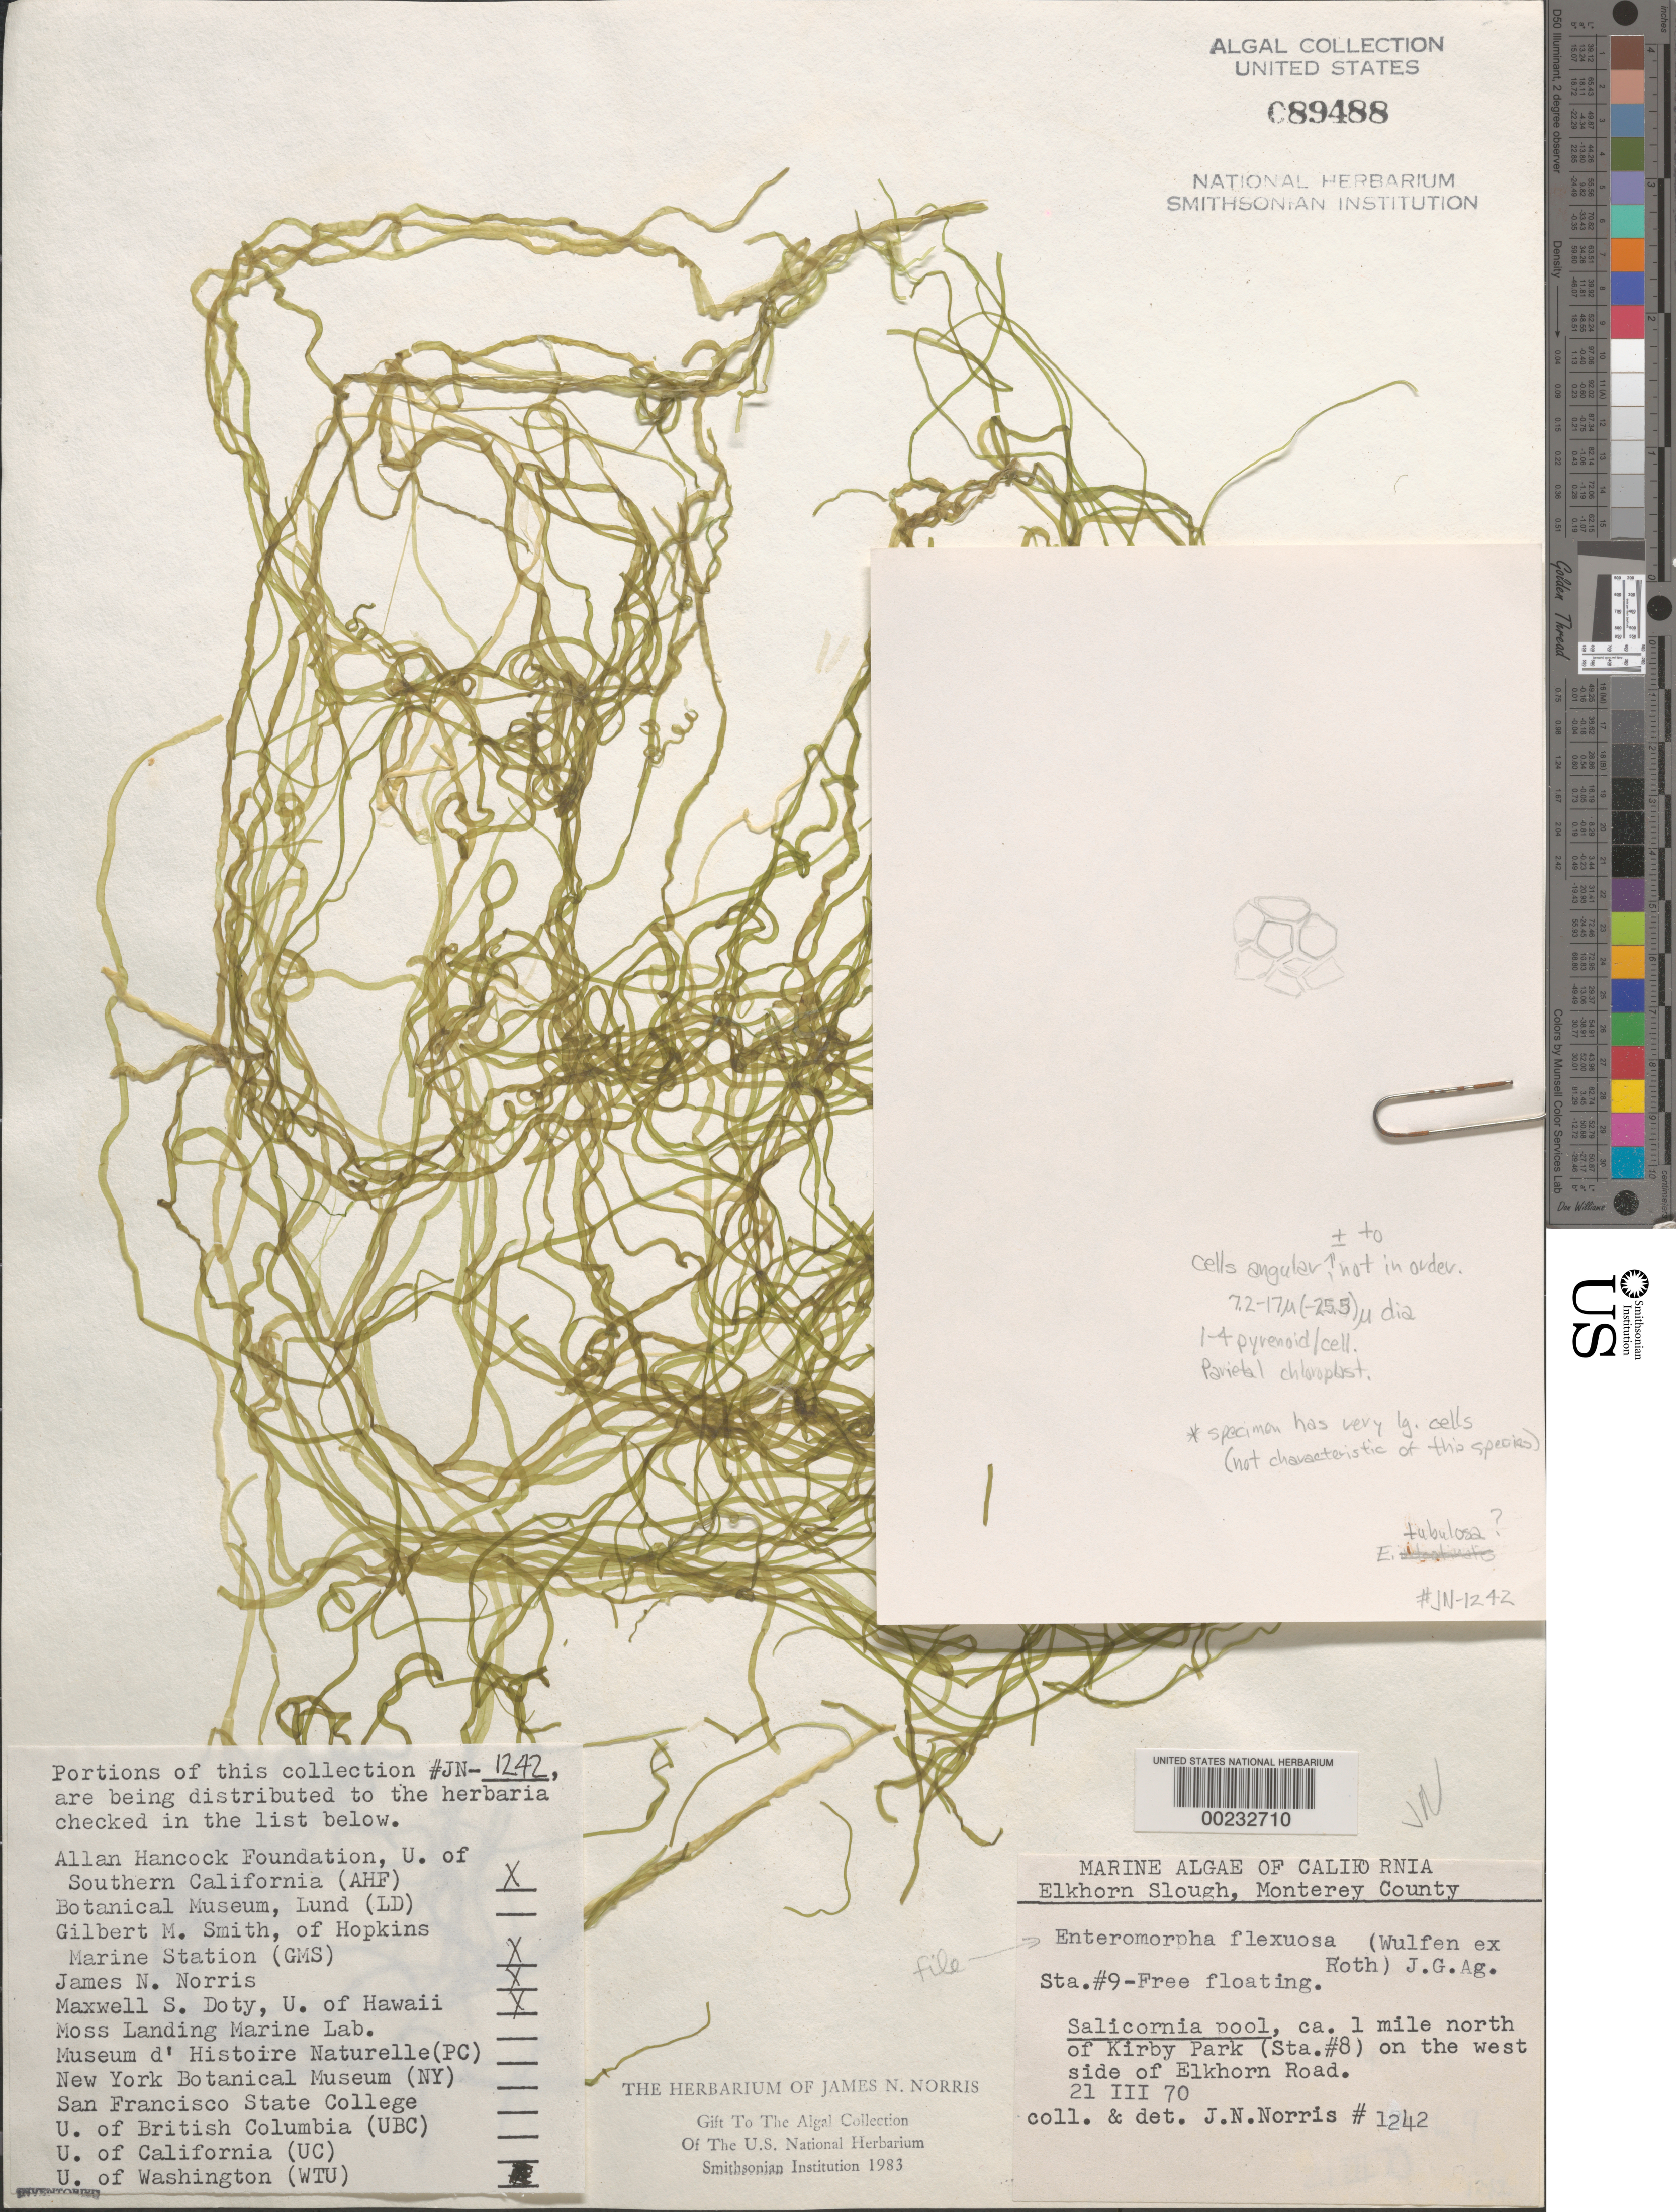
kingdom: Plantae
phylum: Chlorophyta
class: Ulvophyceae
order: Ulvales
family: Ulvaceae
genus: Ulva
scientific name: Ulva flexuosa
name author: Wulfen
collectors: J. N. Norris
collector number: JN-1242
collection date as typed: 21 Mar 1970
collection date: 1970-03-21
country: United States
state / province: California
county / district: Monterey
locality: Elkhorn Slough, ca. 1 mile north of Kirby Park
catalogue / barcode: US 89488